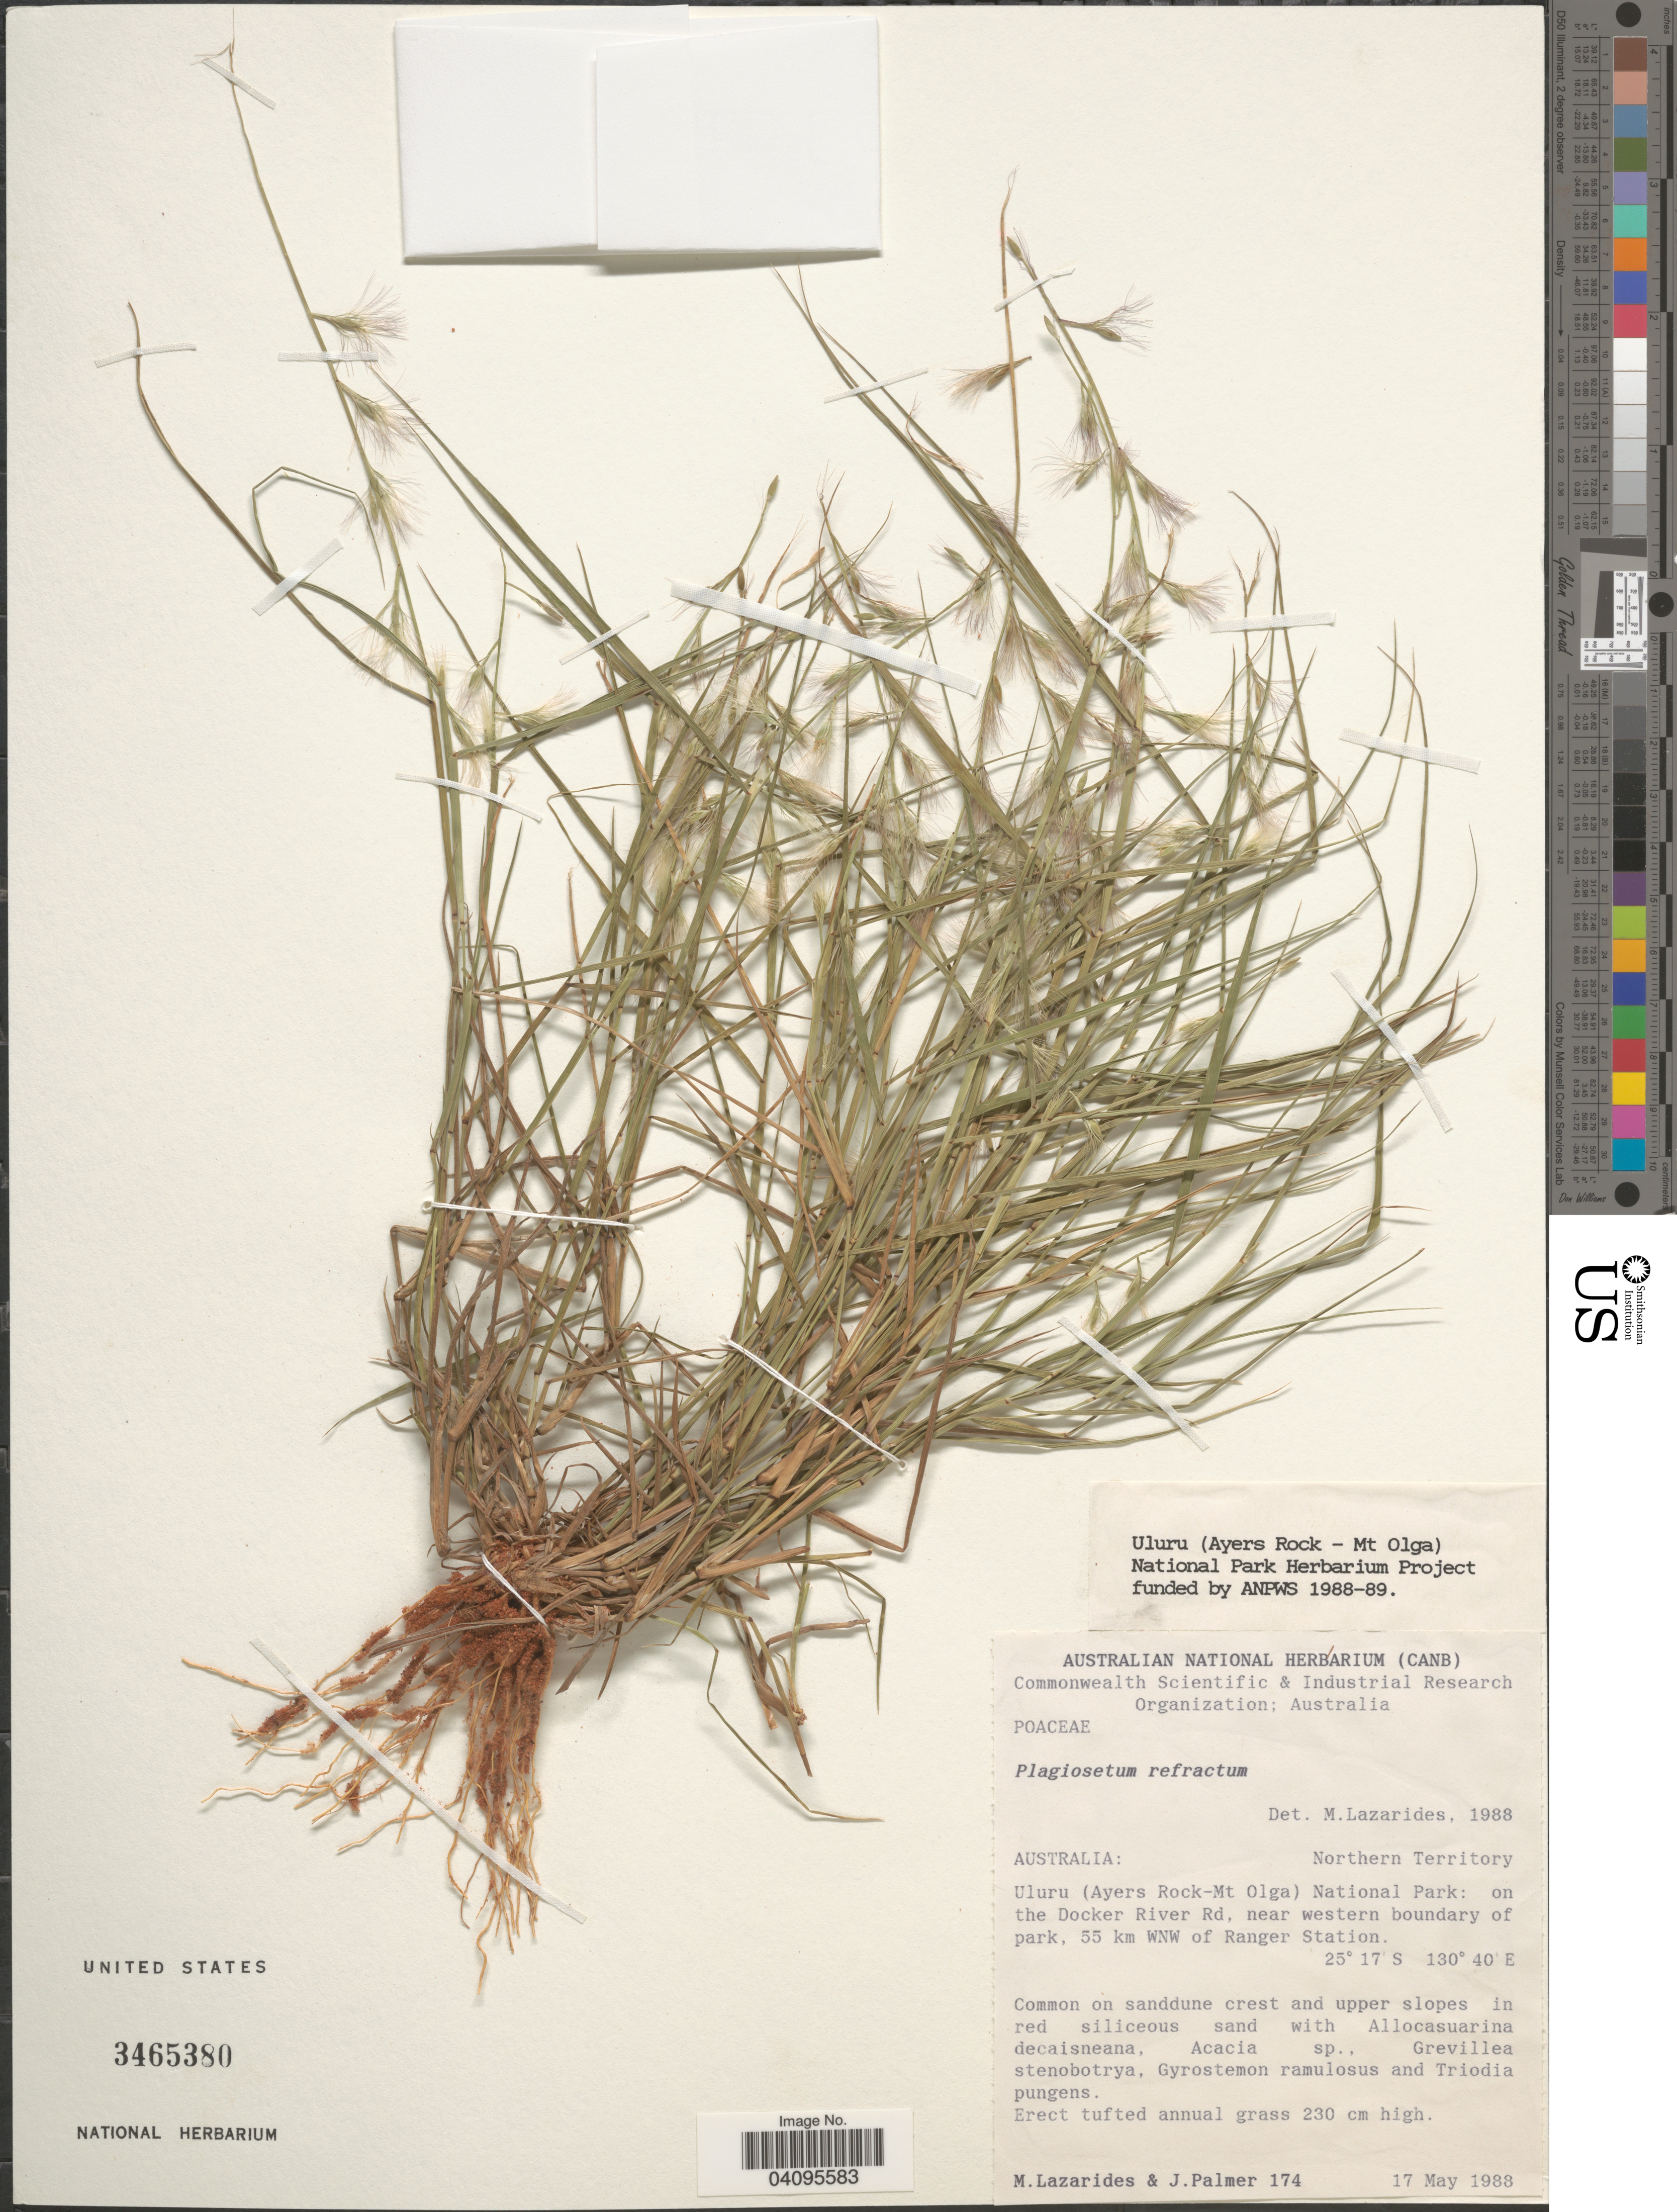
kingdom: Plantae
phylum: Tracheophyta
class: Liliopsida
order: Poales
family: Poaceae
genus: Plagiosetum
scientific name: Plagiosetum refractum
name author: Benth.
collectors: M. Lazarides & J. Palmer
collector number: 174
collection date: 1988-05-17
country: Australia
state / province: Northern Territory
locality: Uluru (Ayers Rock-Mt Olga) National Park: on the Docker River Rd, near western boundary of park, 55 km WNW of Ranger Station.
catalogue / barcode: US 3465380